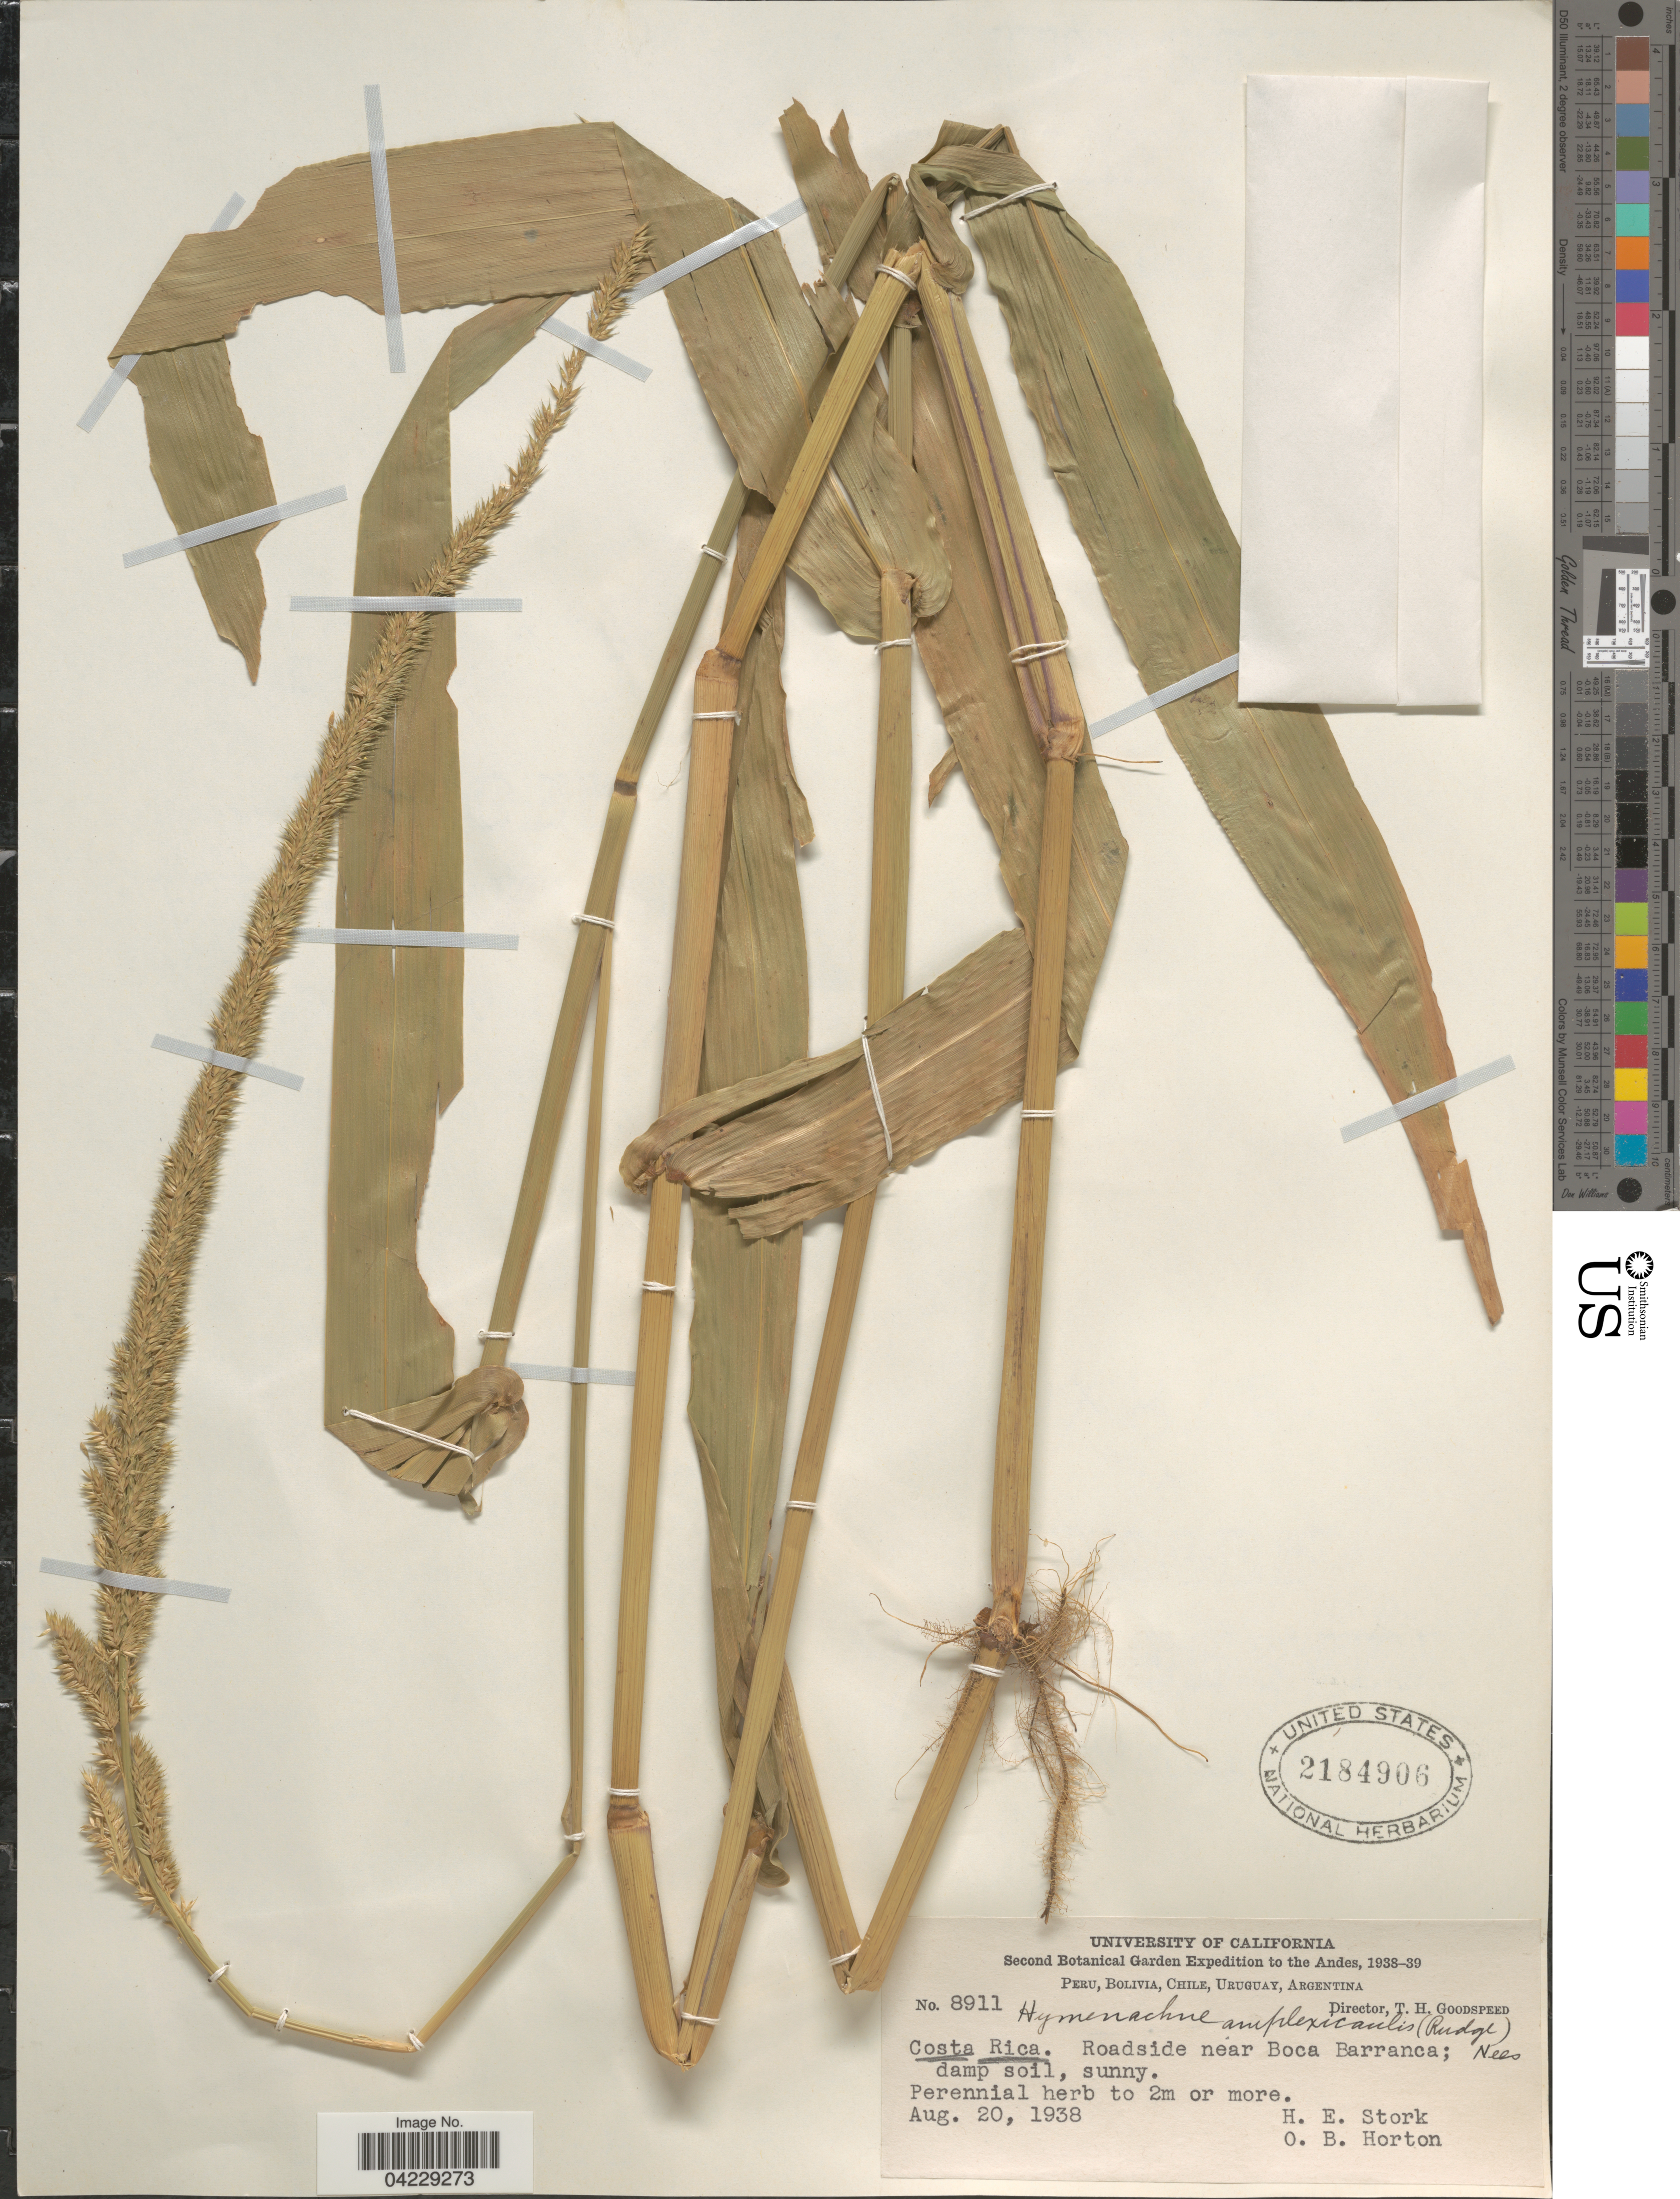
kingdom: Plantae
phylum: Tracheophyta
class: Liliopsida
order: Poales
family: Poaceae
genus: Hymenachne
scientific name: Hymenachne amplexicaulis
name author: (Rudge) Nees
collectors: H. E. Stork & O. B. Horton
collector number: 8911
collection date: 1938-08-20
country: Costa Rica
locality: Second Botanical Garden Expedition to the Andes, 1938-39. Roadside near Boca Barranca.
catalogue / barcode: US 2184906